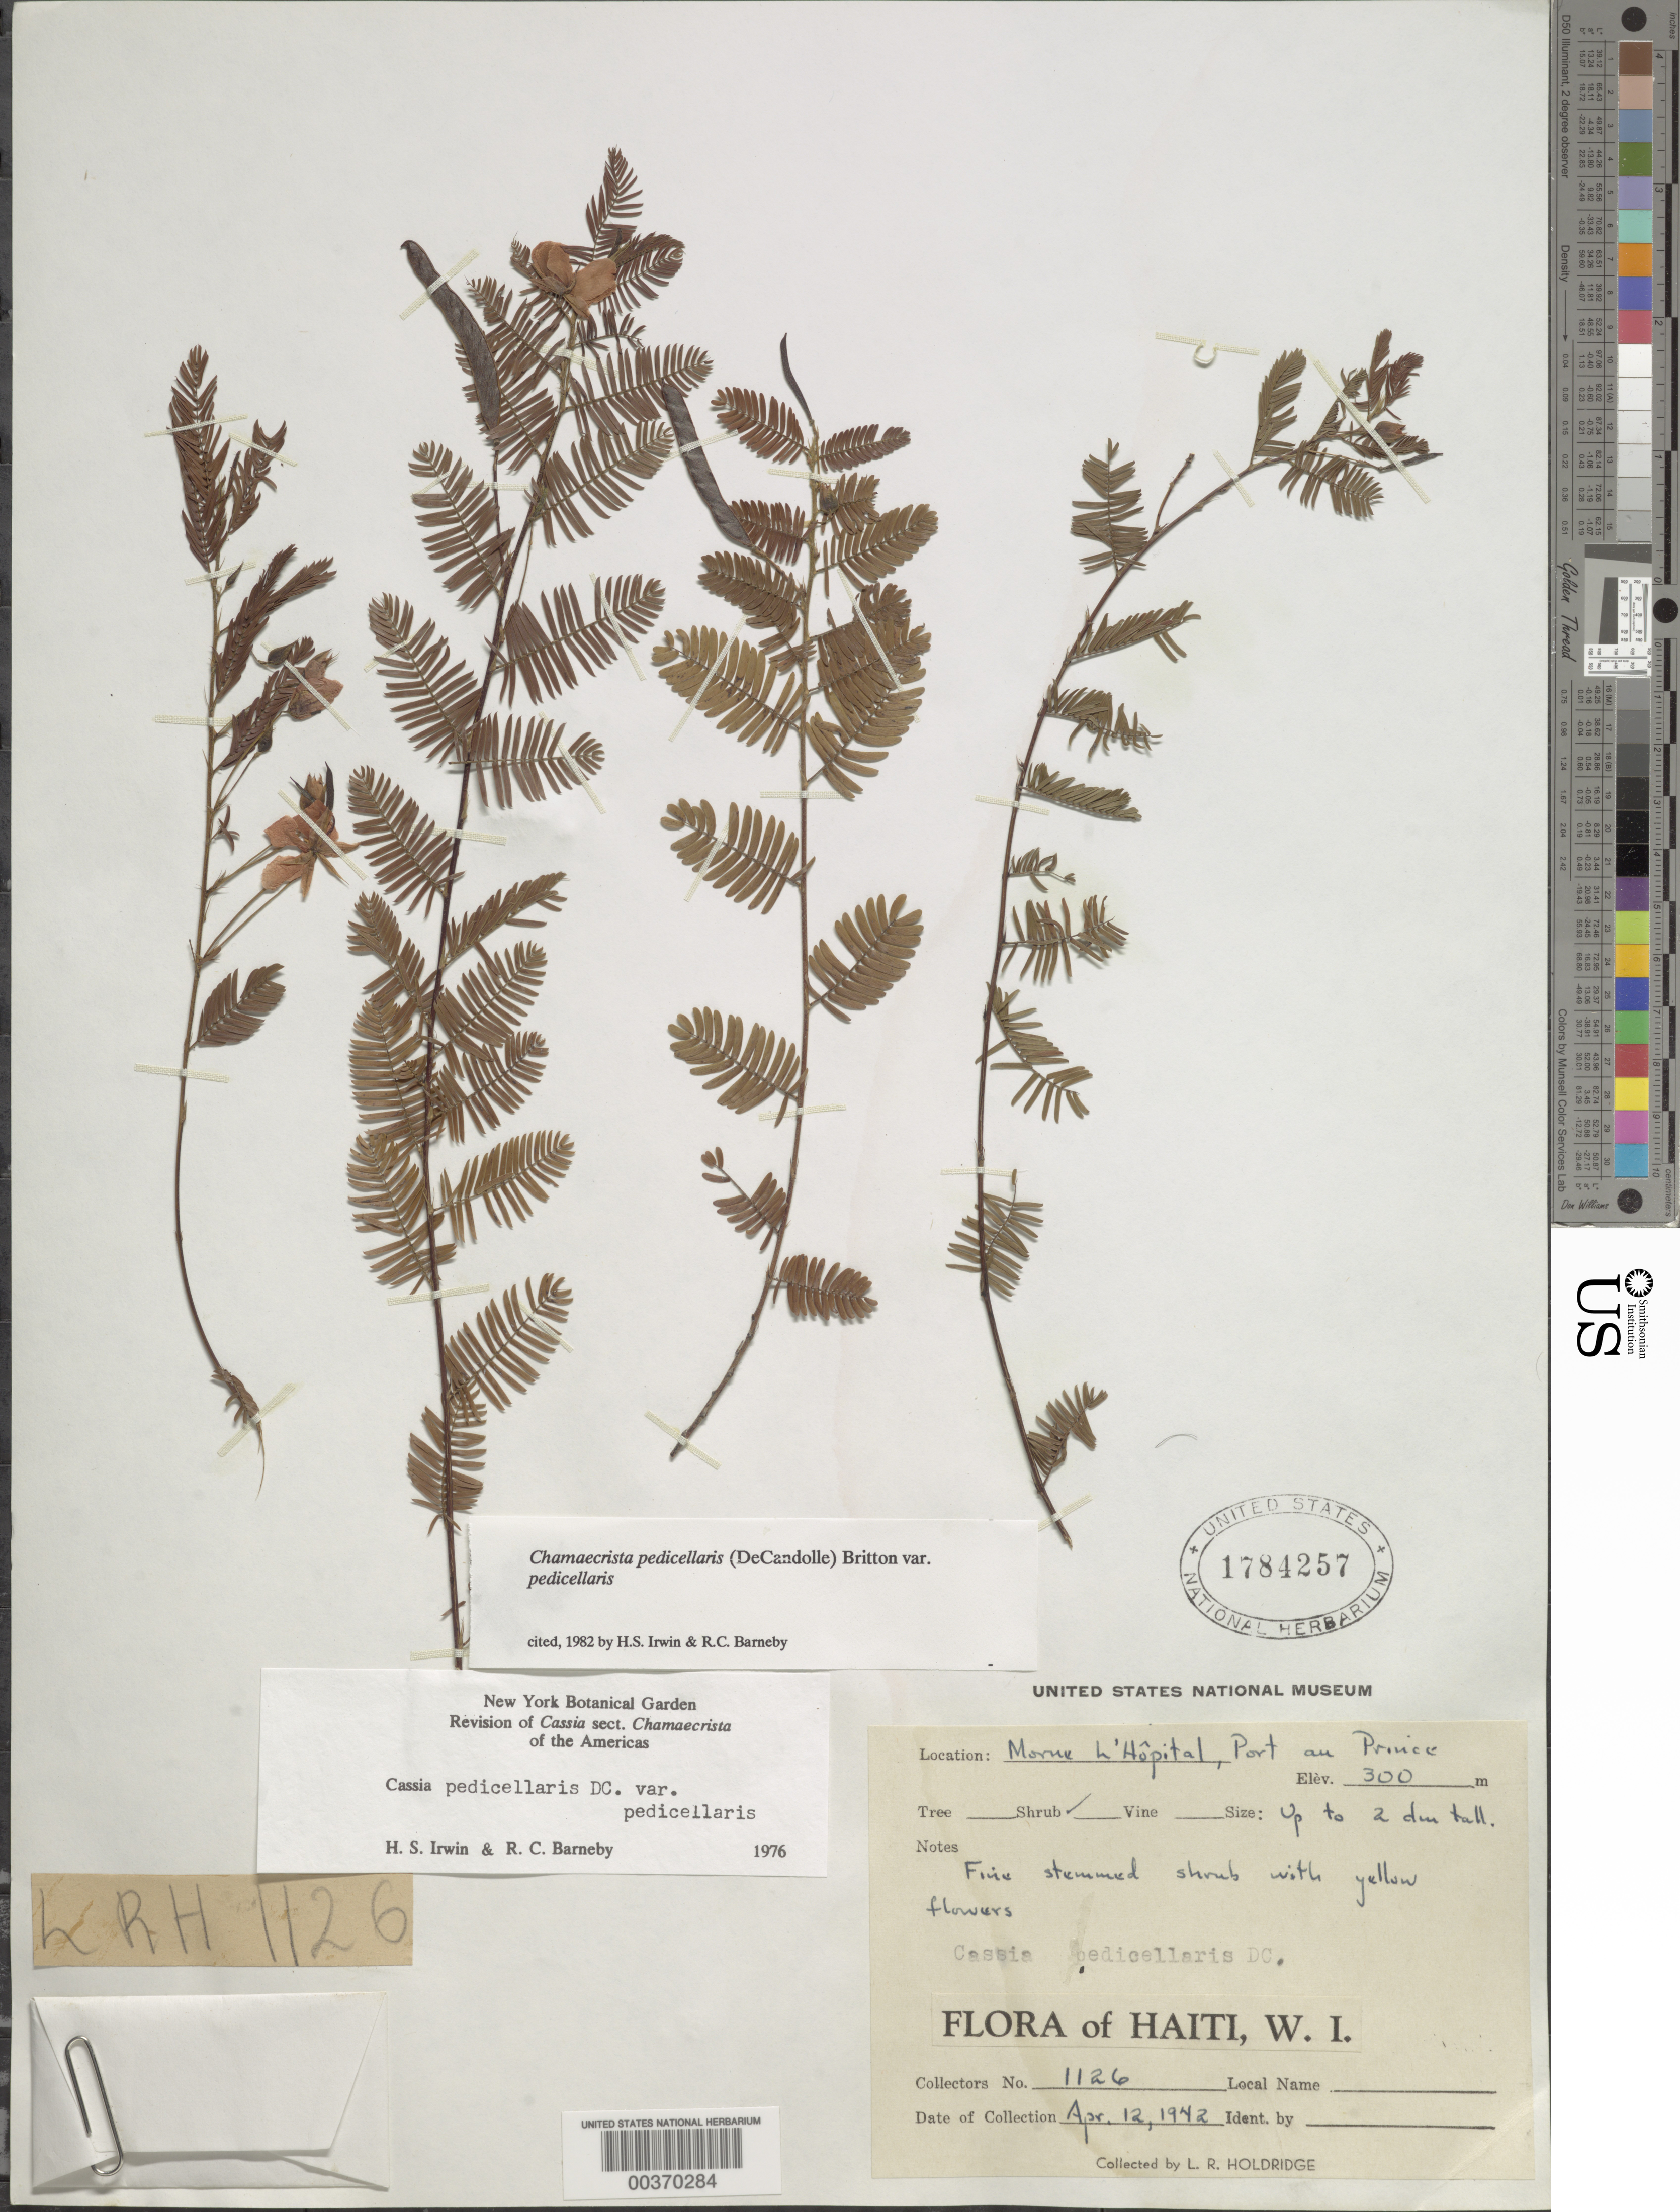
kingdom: Plantae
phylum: Tracheophyta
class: Magnoliopsida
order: Fabales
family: Fabaceae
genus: Chamaecrista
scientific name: Chamaecrista pedicellaris var. pedicellaris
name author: Britton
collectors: L. Holdridge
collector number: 1126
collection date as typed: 12 Apr 1942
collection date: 1942-04-12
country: Haiti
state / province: Ouest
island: Hispaniola Island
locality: Morne l'hopital, port au prince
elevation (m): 300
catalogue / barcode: US 1784257